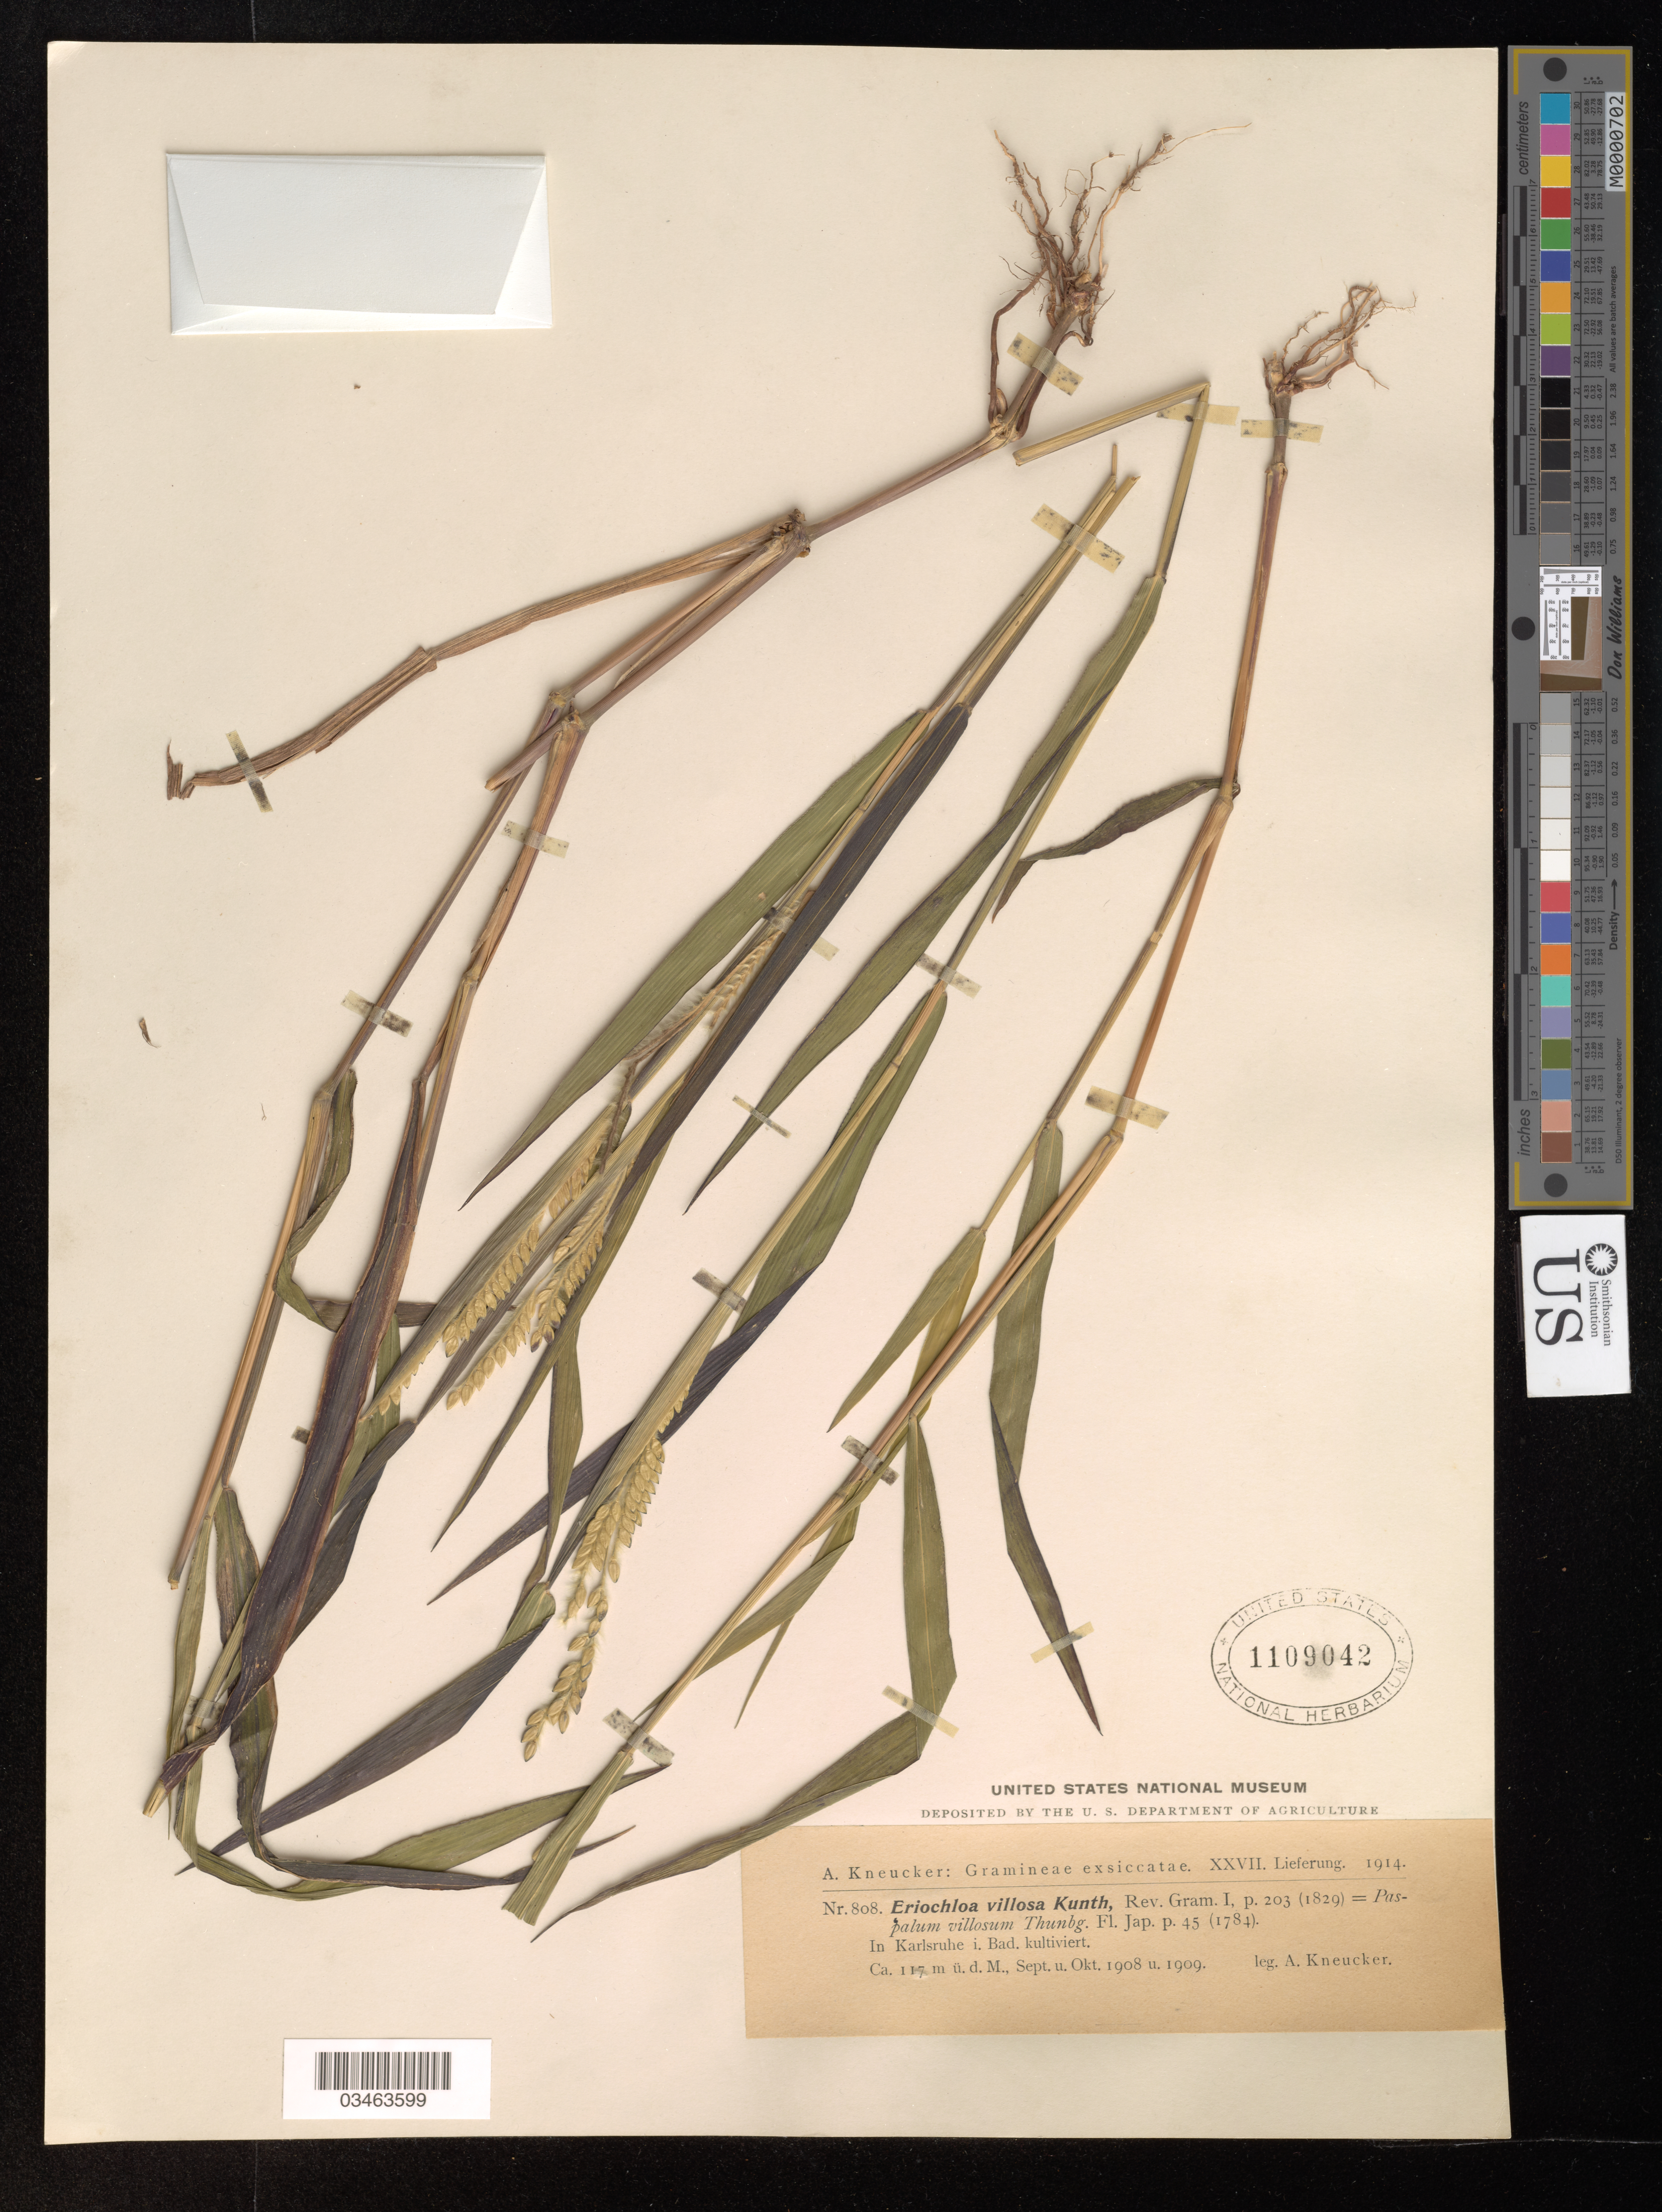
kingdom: Plantae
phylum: Tracheophyta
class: Liliopsida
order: Poales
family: Poaceae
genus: Eriochloa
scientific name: Eriochloa villosa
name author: (Thunb.) Kunth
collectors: A. Kneucker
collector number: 808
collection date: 1908-09/1909-10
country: Germany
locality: In Karlsruhe i. Bad.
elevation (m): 117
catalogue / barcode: US 1109042